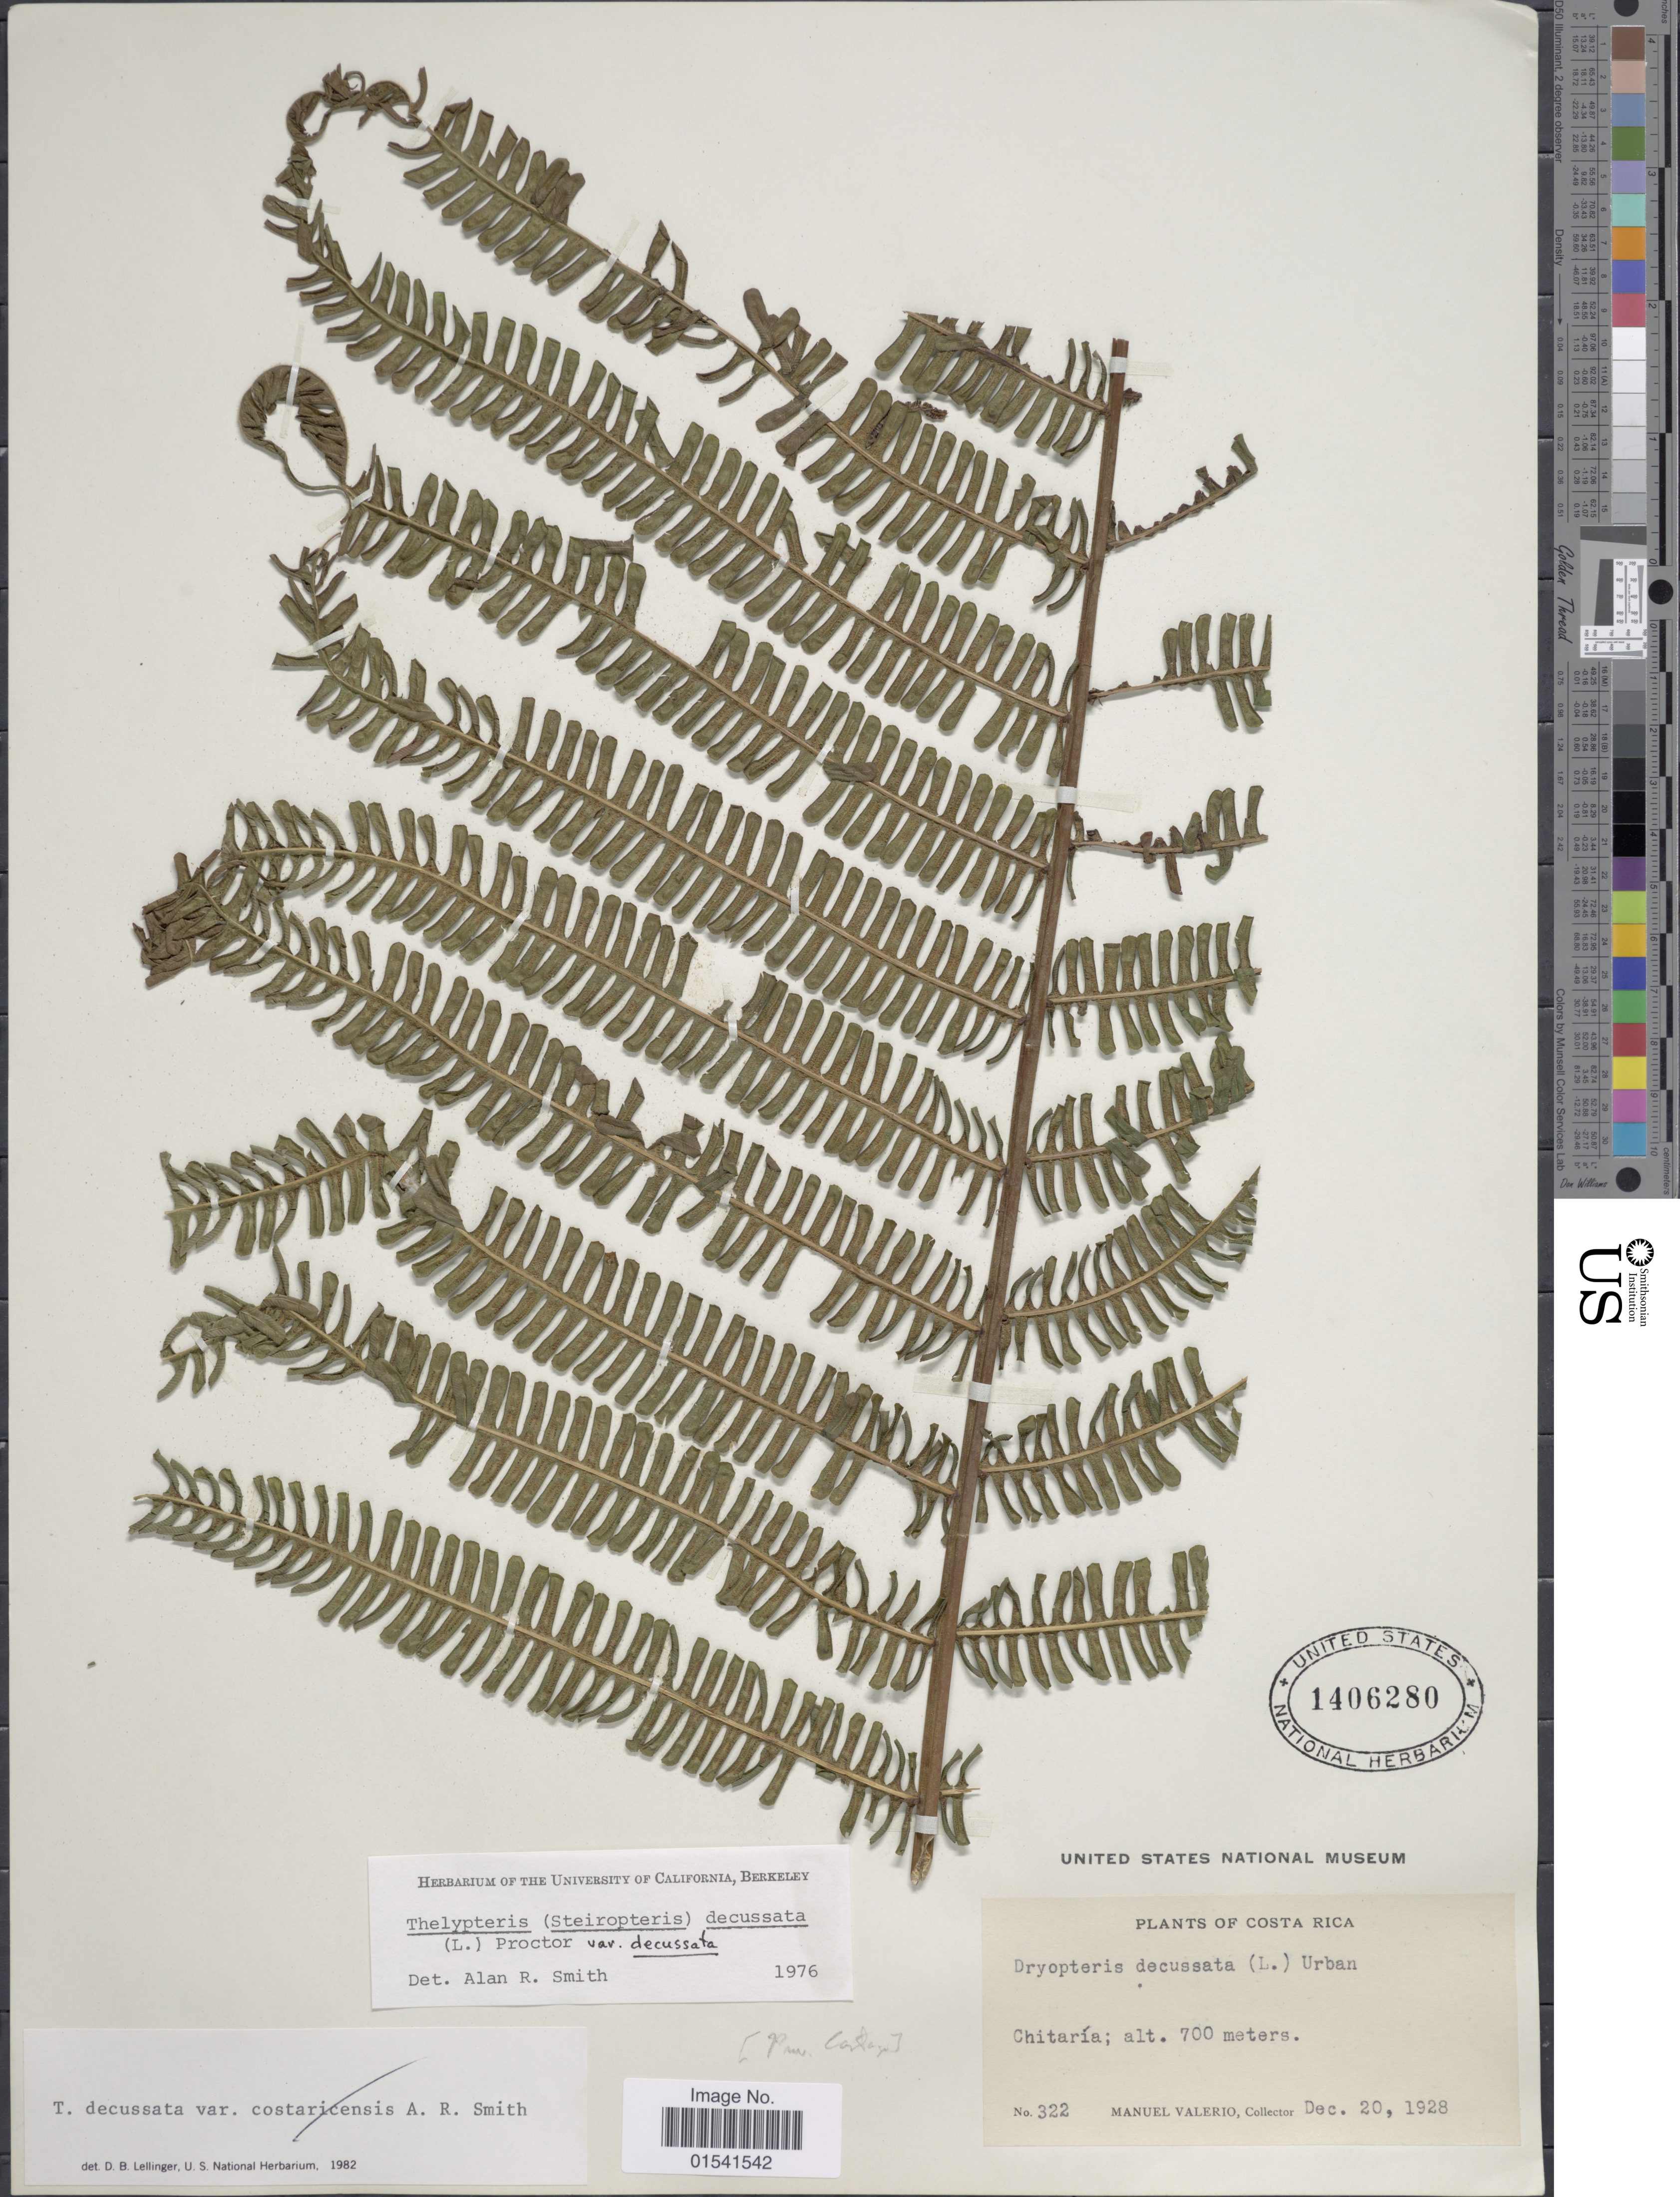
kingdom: Plantae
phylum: Tracheophyta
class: Polypodiopsida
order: Polypodiales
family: Thelypteridaceae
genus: Steiropteris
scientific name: Steiropteris decussata var. decussata (L.) comb. nov., ined. 2015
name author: (L.)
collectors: M. Valerio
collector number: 322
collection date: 1928-12-20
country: Costa Rica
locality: Chitaría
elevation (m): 700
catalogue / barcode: US 1406280